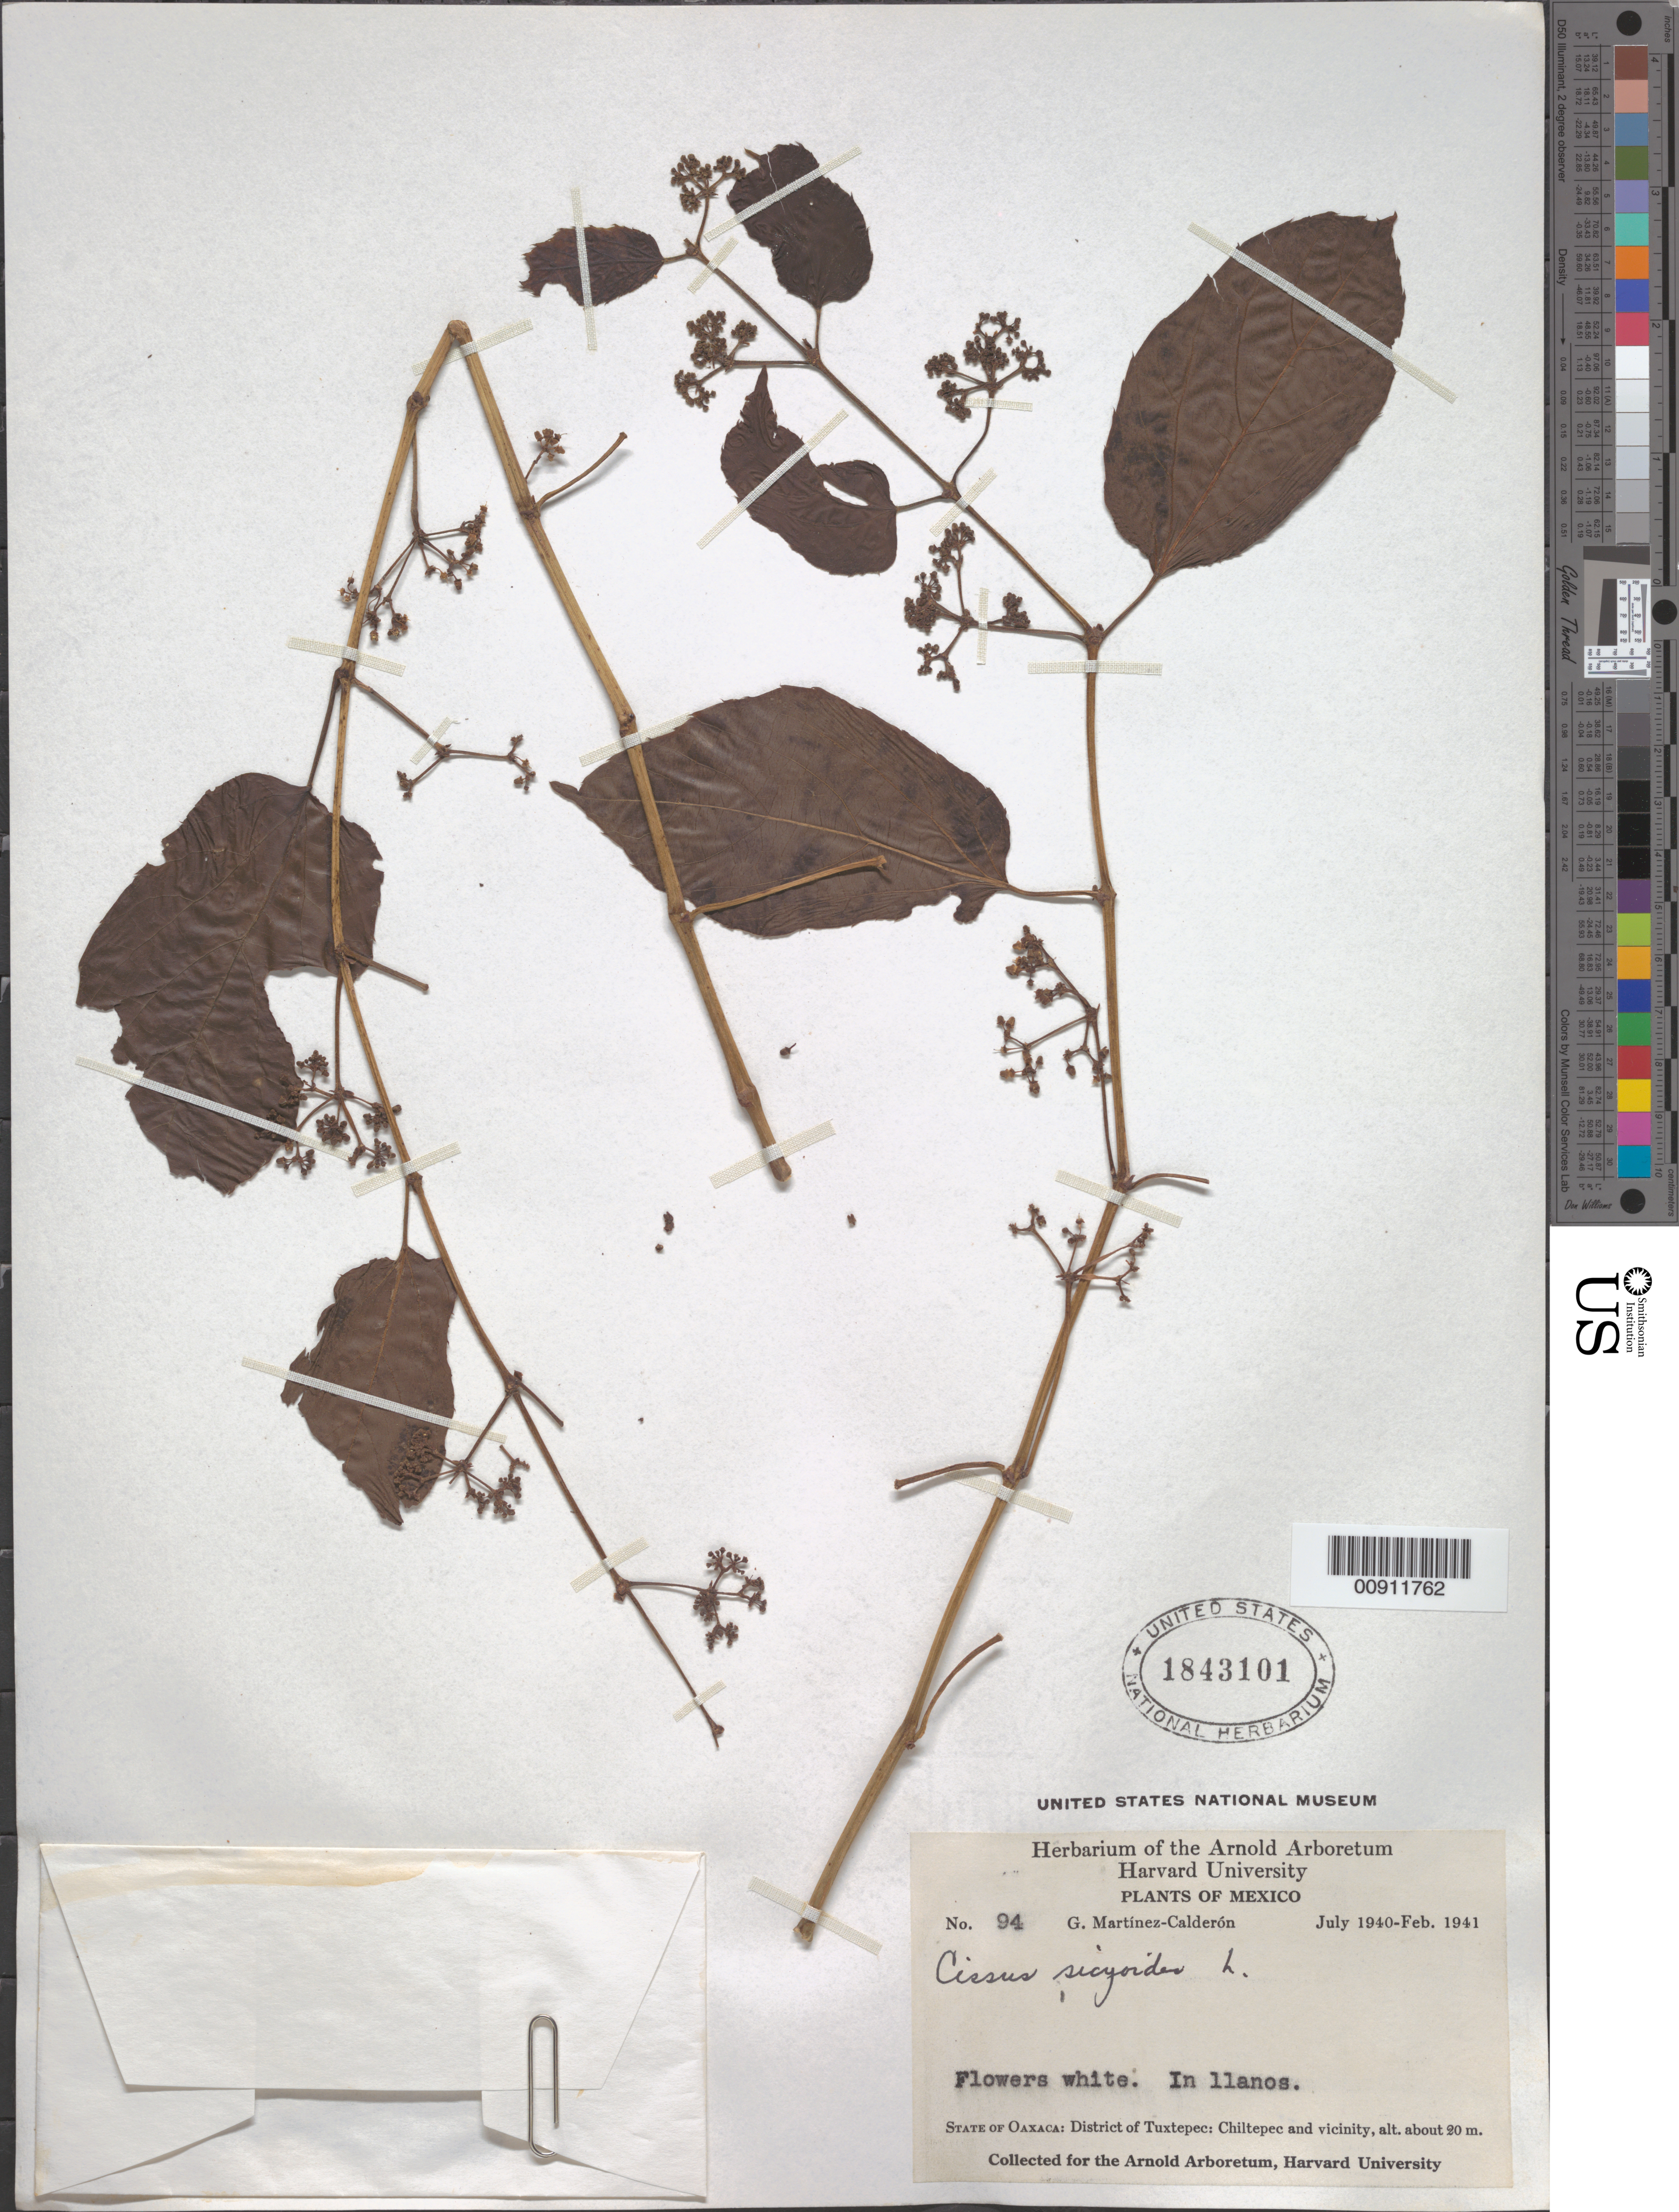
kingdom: Plantae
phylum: Tracheophyta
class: Magnoliopsida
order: Vitales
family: Vitaceae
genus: Cissus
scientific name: Cissus verticillata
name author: (L.) Nicolson & C.E. Jarvis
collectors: G. Martinez-C.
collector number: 94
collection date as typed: Jul 1940 to -- Feb 1941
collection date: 1940-07/1941-02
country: Mexico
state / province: Oaxaca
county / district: Tuxtepec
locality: State of Oaxaca: District of Tuxtepec: Chiltepec and vicinity.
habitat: In llanos.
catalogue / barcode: US 1843101